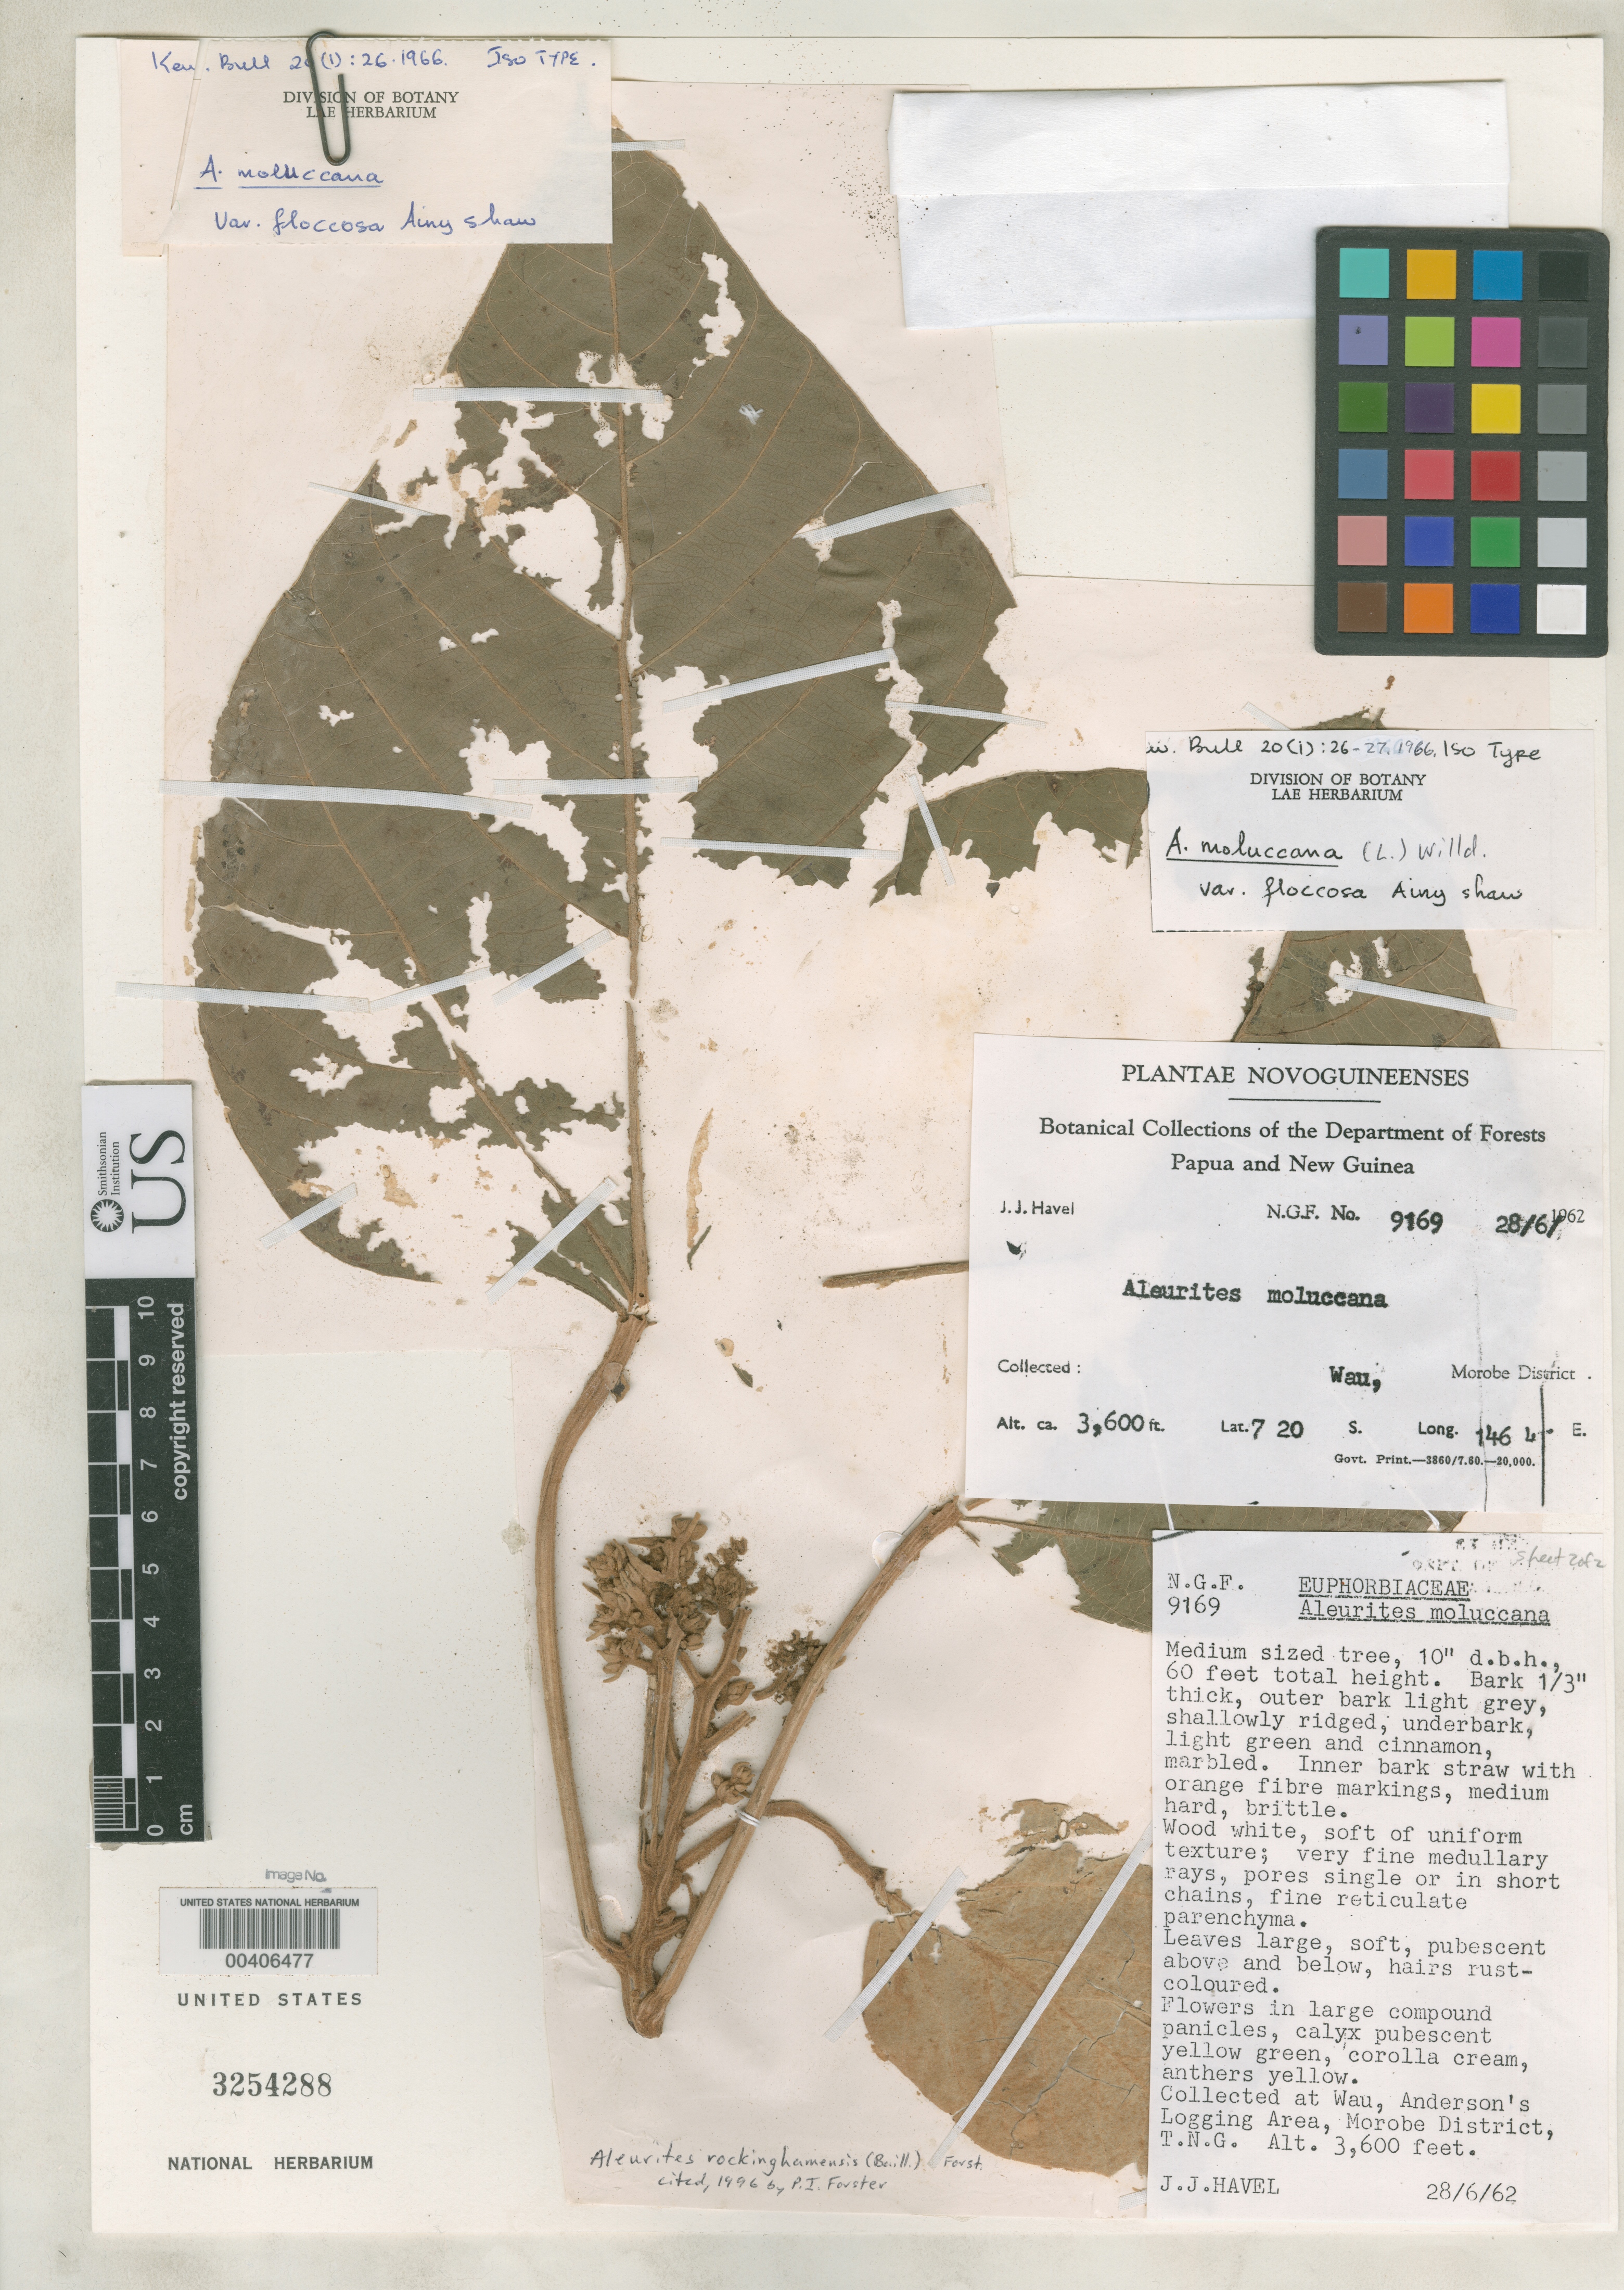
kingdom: Plantae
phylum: Tracheophyta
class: Magnoliopsida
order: Malpighiales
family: Euphorbiaceae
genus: Aleurites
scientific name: Aleurites moluccanus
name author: (L.) Willd.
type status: Isotype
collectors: J. Havel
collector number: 9169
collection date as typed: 28 Jun 1962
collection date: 1962-06-28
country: Papua New Guinea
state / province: Morobe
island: New Guinea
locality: Wau, Anderson's logging area.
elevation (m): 1097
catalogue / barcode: US 3254288